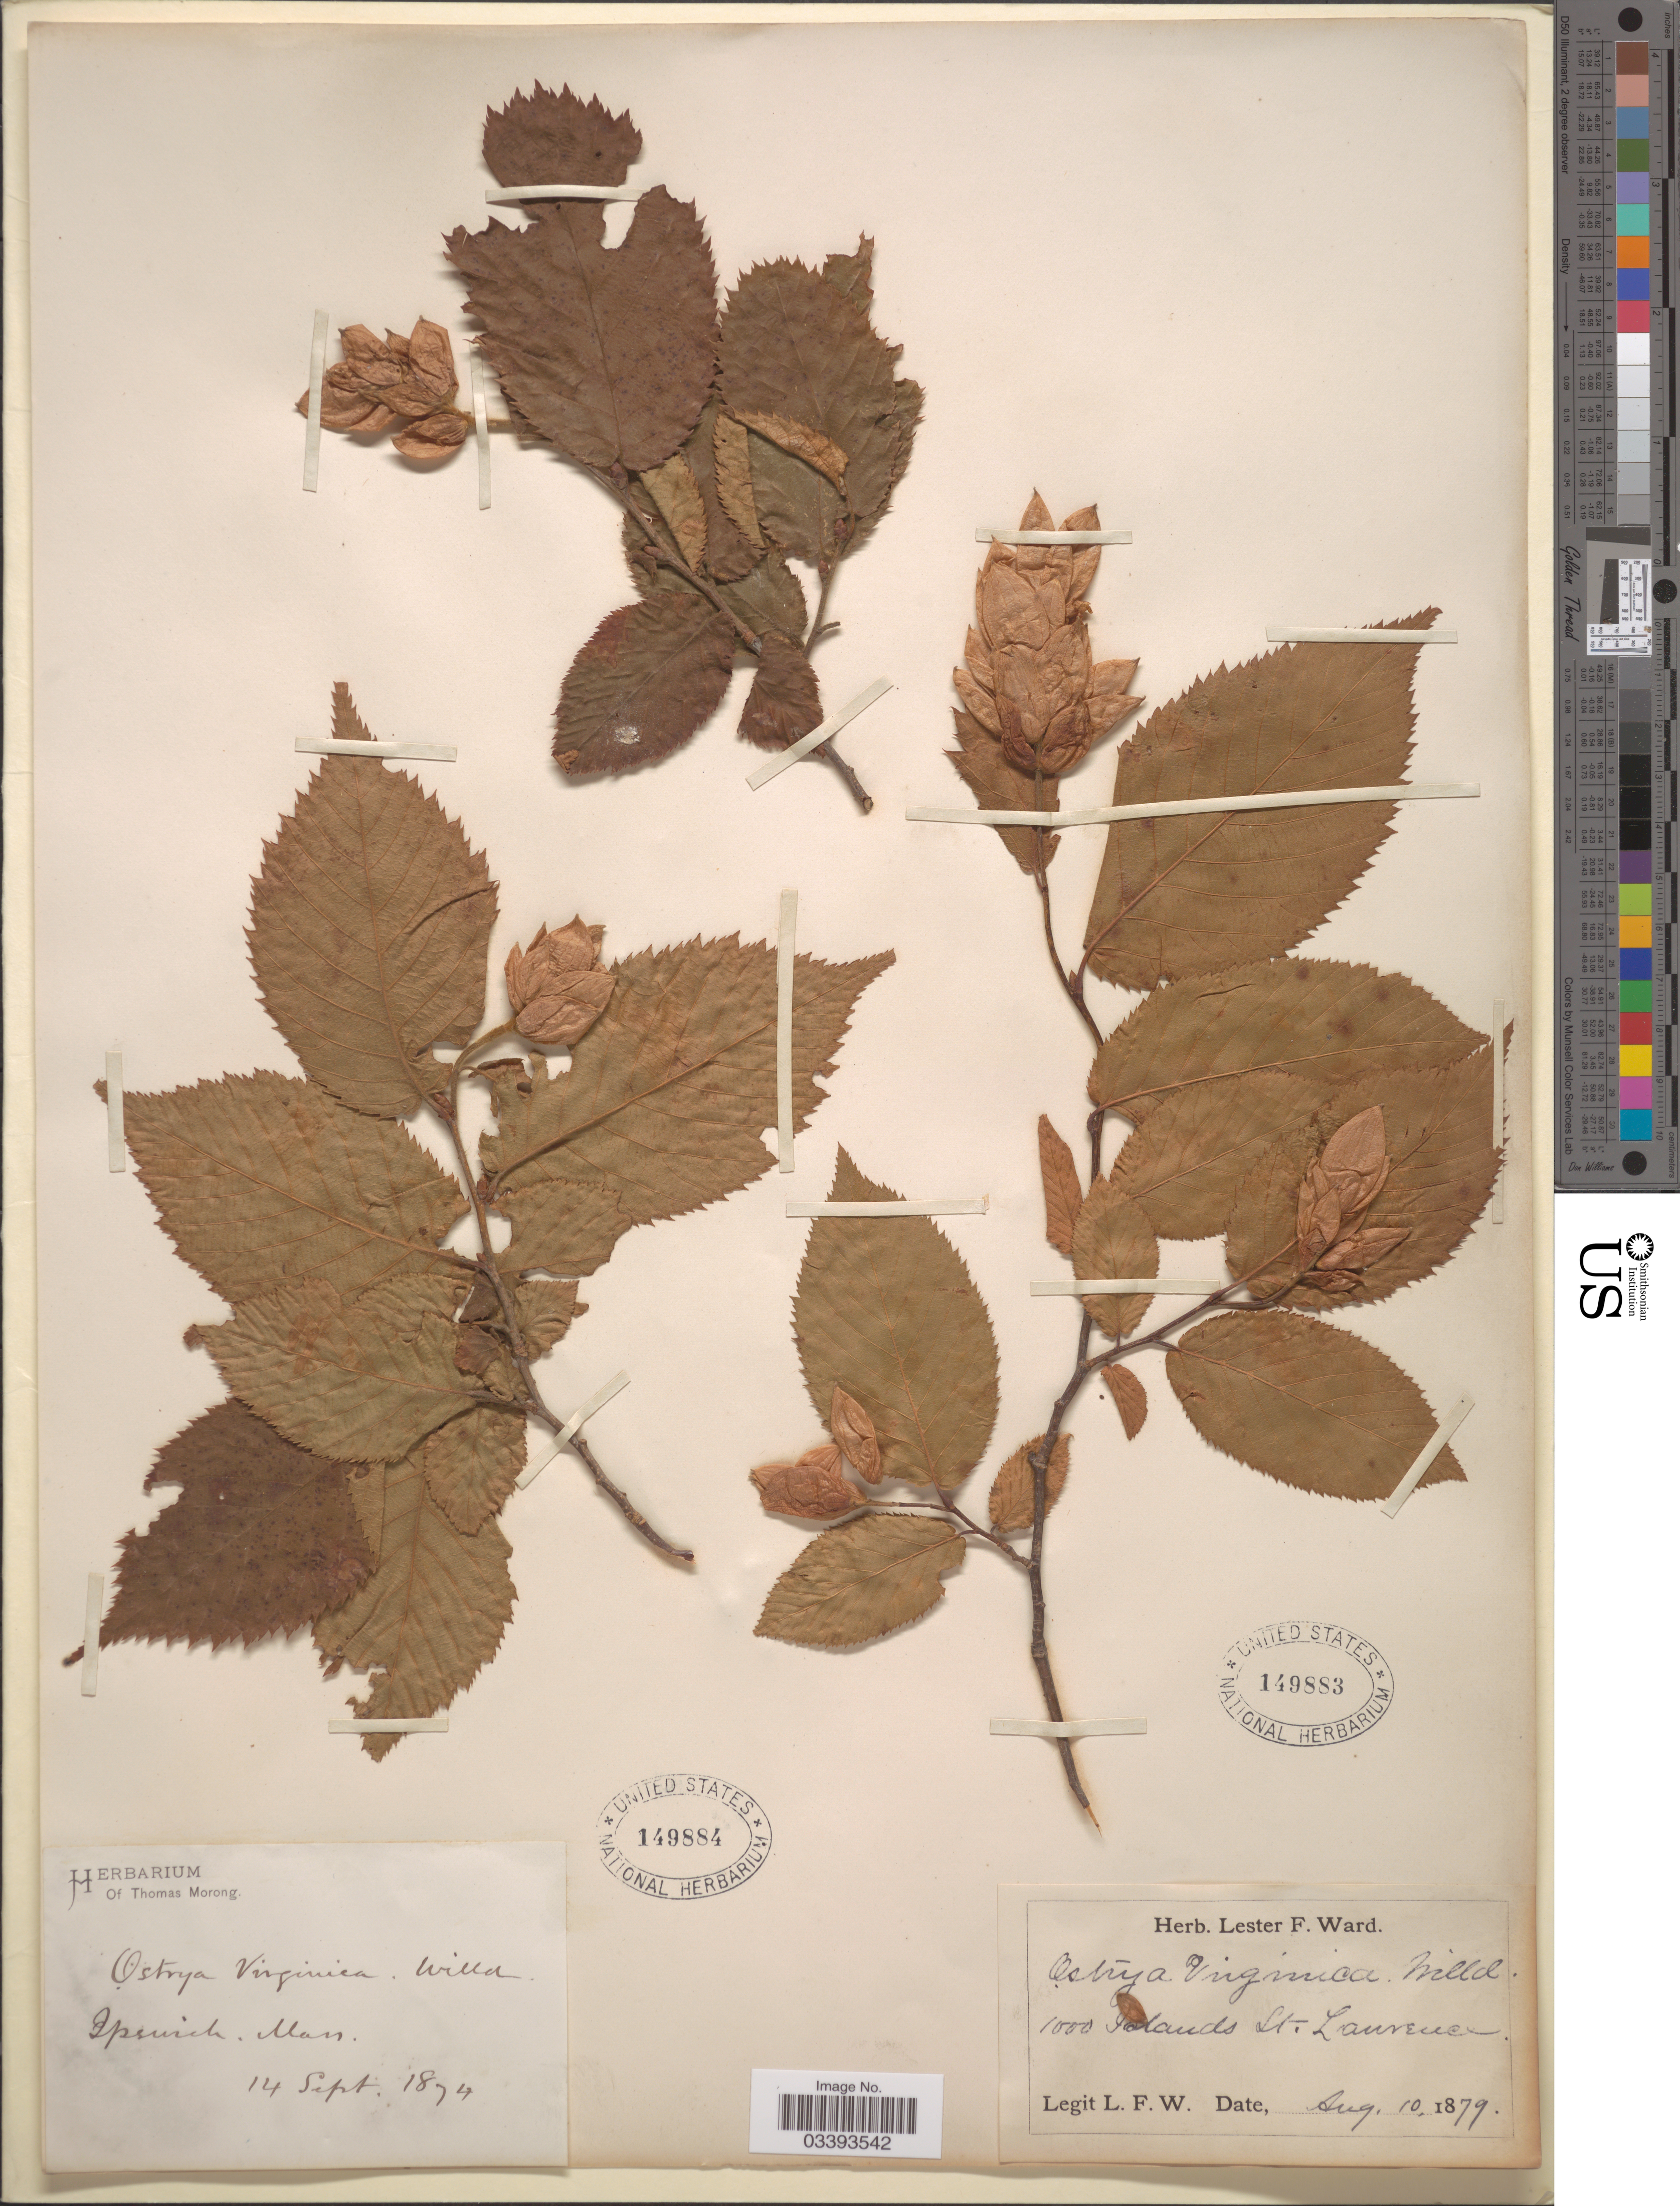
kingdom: Plantae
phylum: Tracheophyta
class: Magnoliopsida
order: Fagales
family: Betulaceae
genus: Ostrya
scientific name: Ostrya virginiana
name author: (Mill.) K. Koch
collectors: L. F. Ward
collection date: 1879-08-10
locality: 1000 Islands St. Lawrence.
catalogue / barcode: US 149883-2